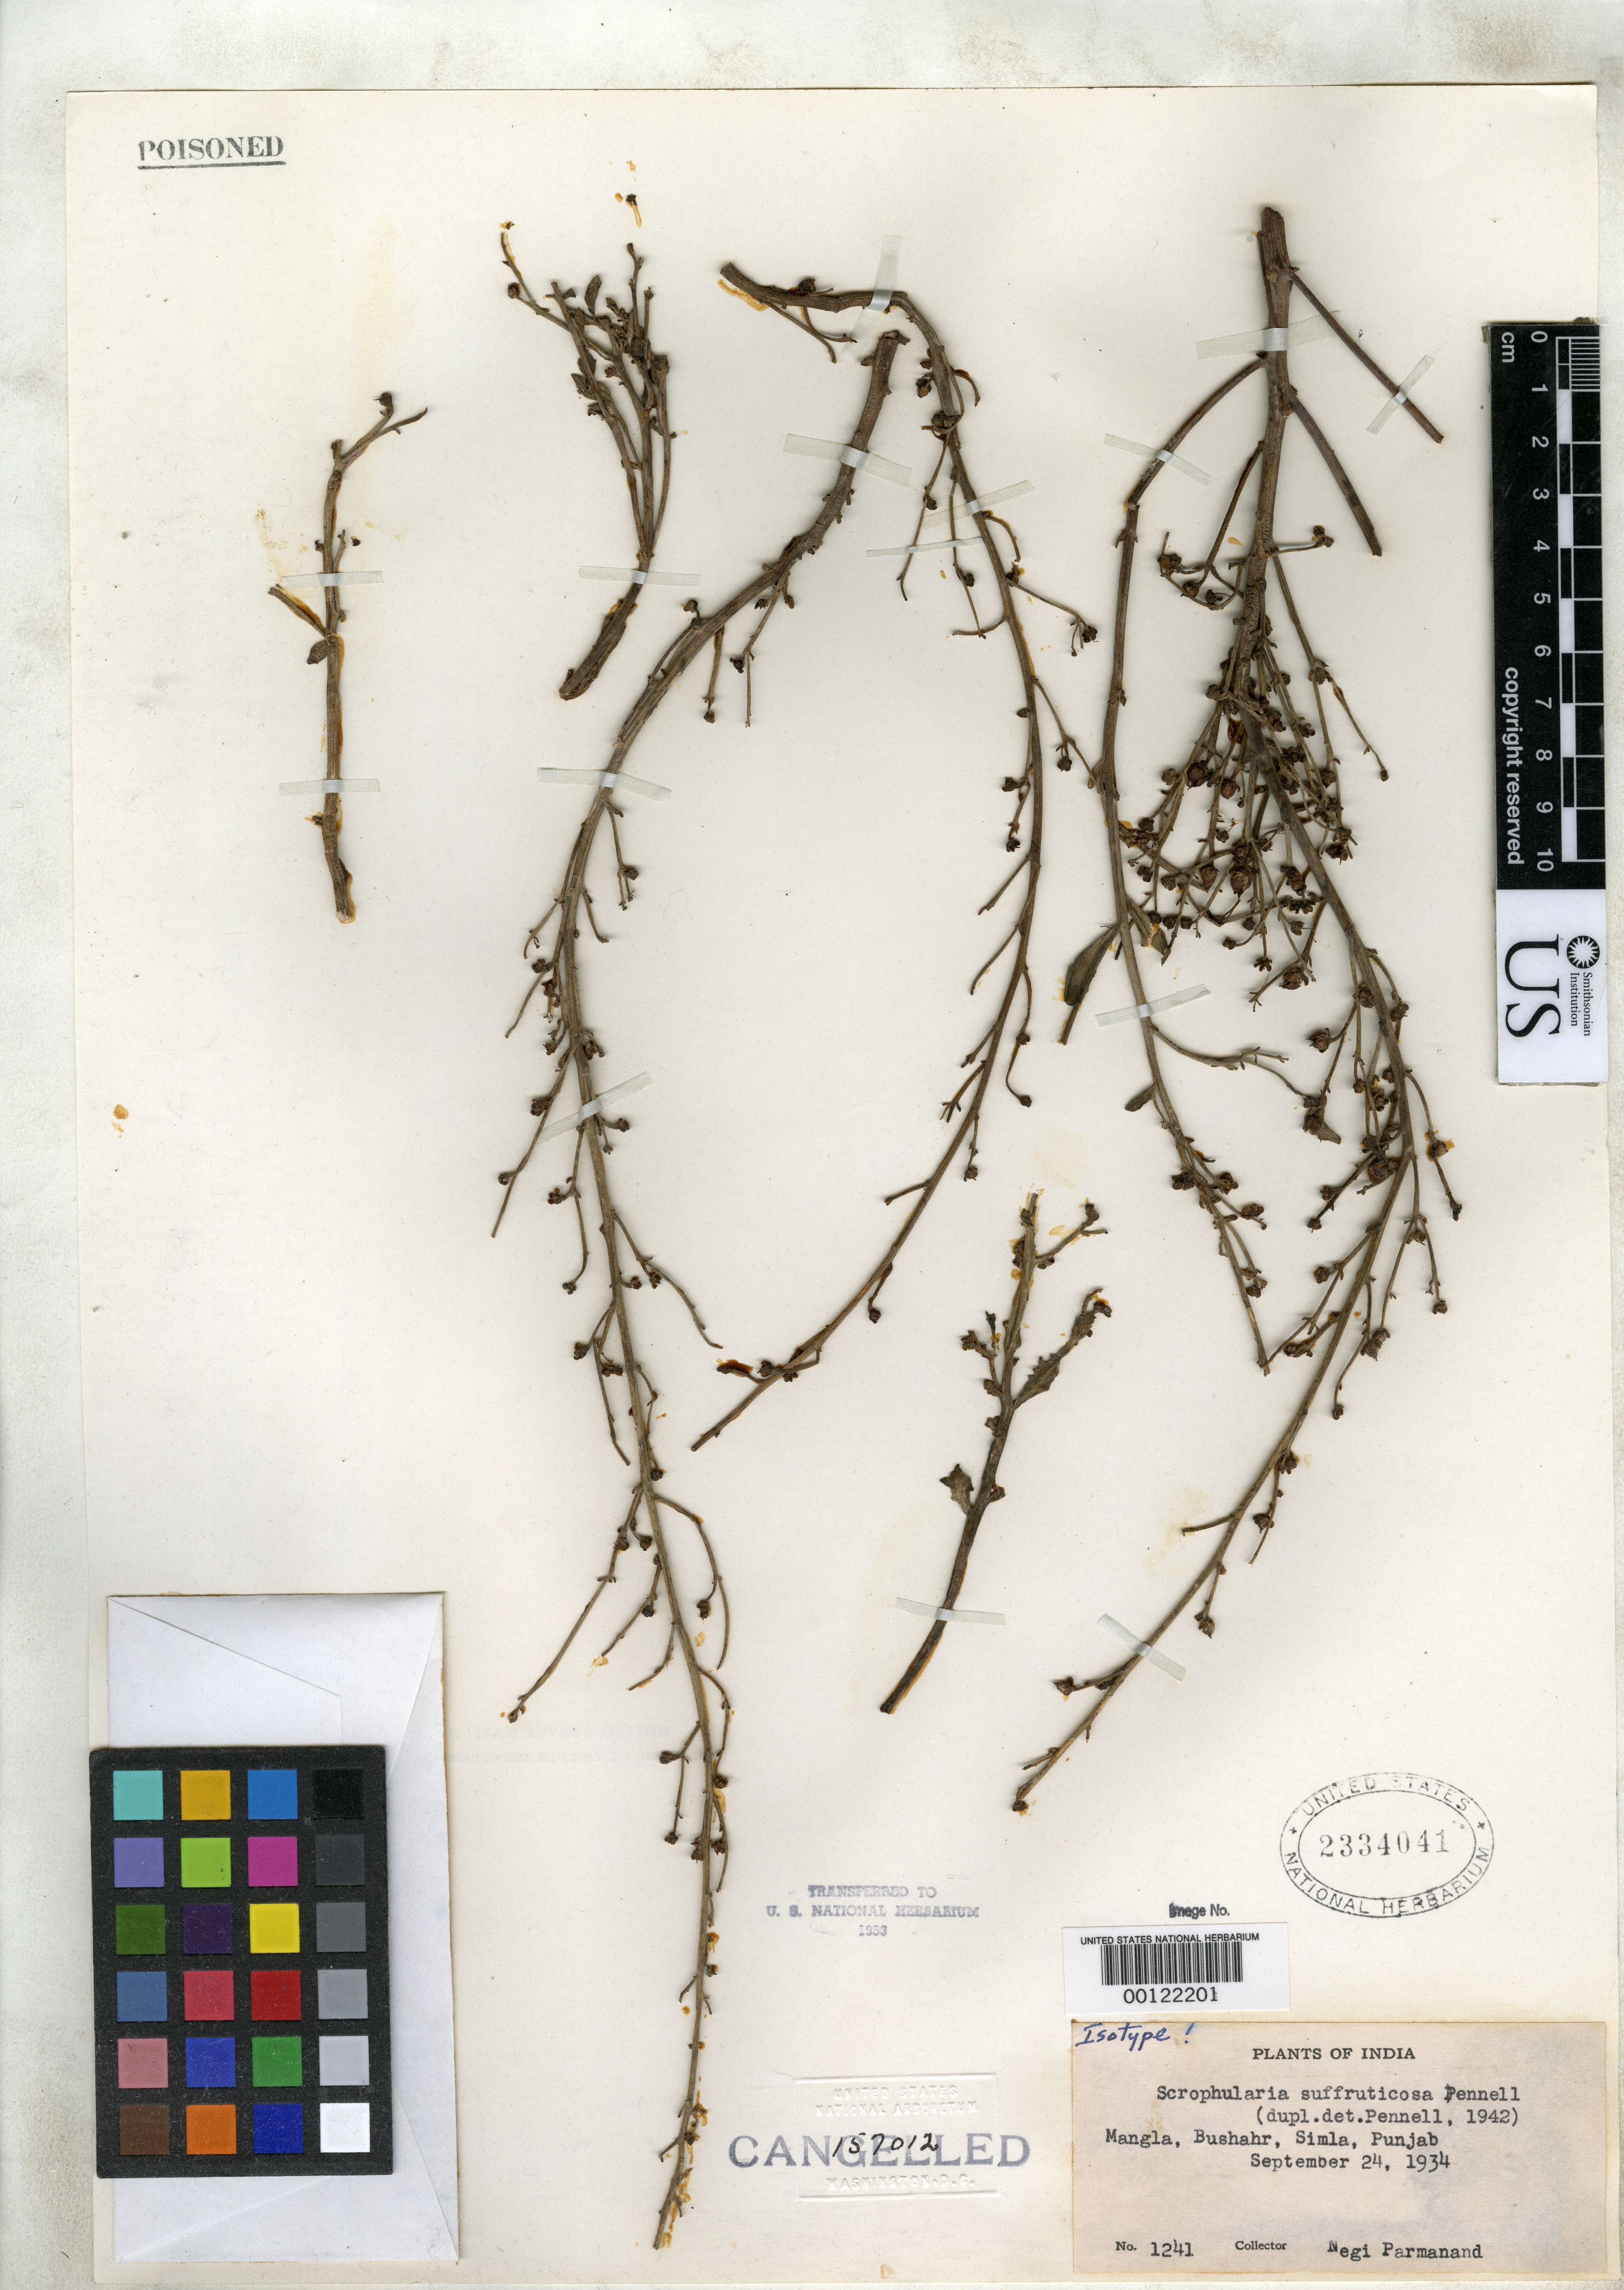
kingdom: Plantae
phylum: Tracheophyta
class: Magnoliopsida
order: Lamiales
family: Scrophulariaceae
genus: Scrophularia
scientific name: Scrophularia suffruticosa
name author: Pennell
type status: Isotype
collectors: N. Parmanand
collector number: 1241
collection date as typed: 24 Sep 1934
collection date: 1934-09-24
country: India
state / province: Punjab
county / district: Simla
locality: Mangla, Bushahr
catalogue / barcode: US 2334041